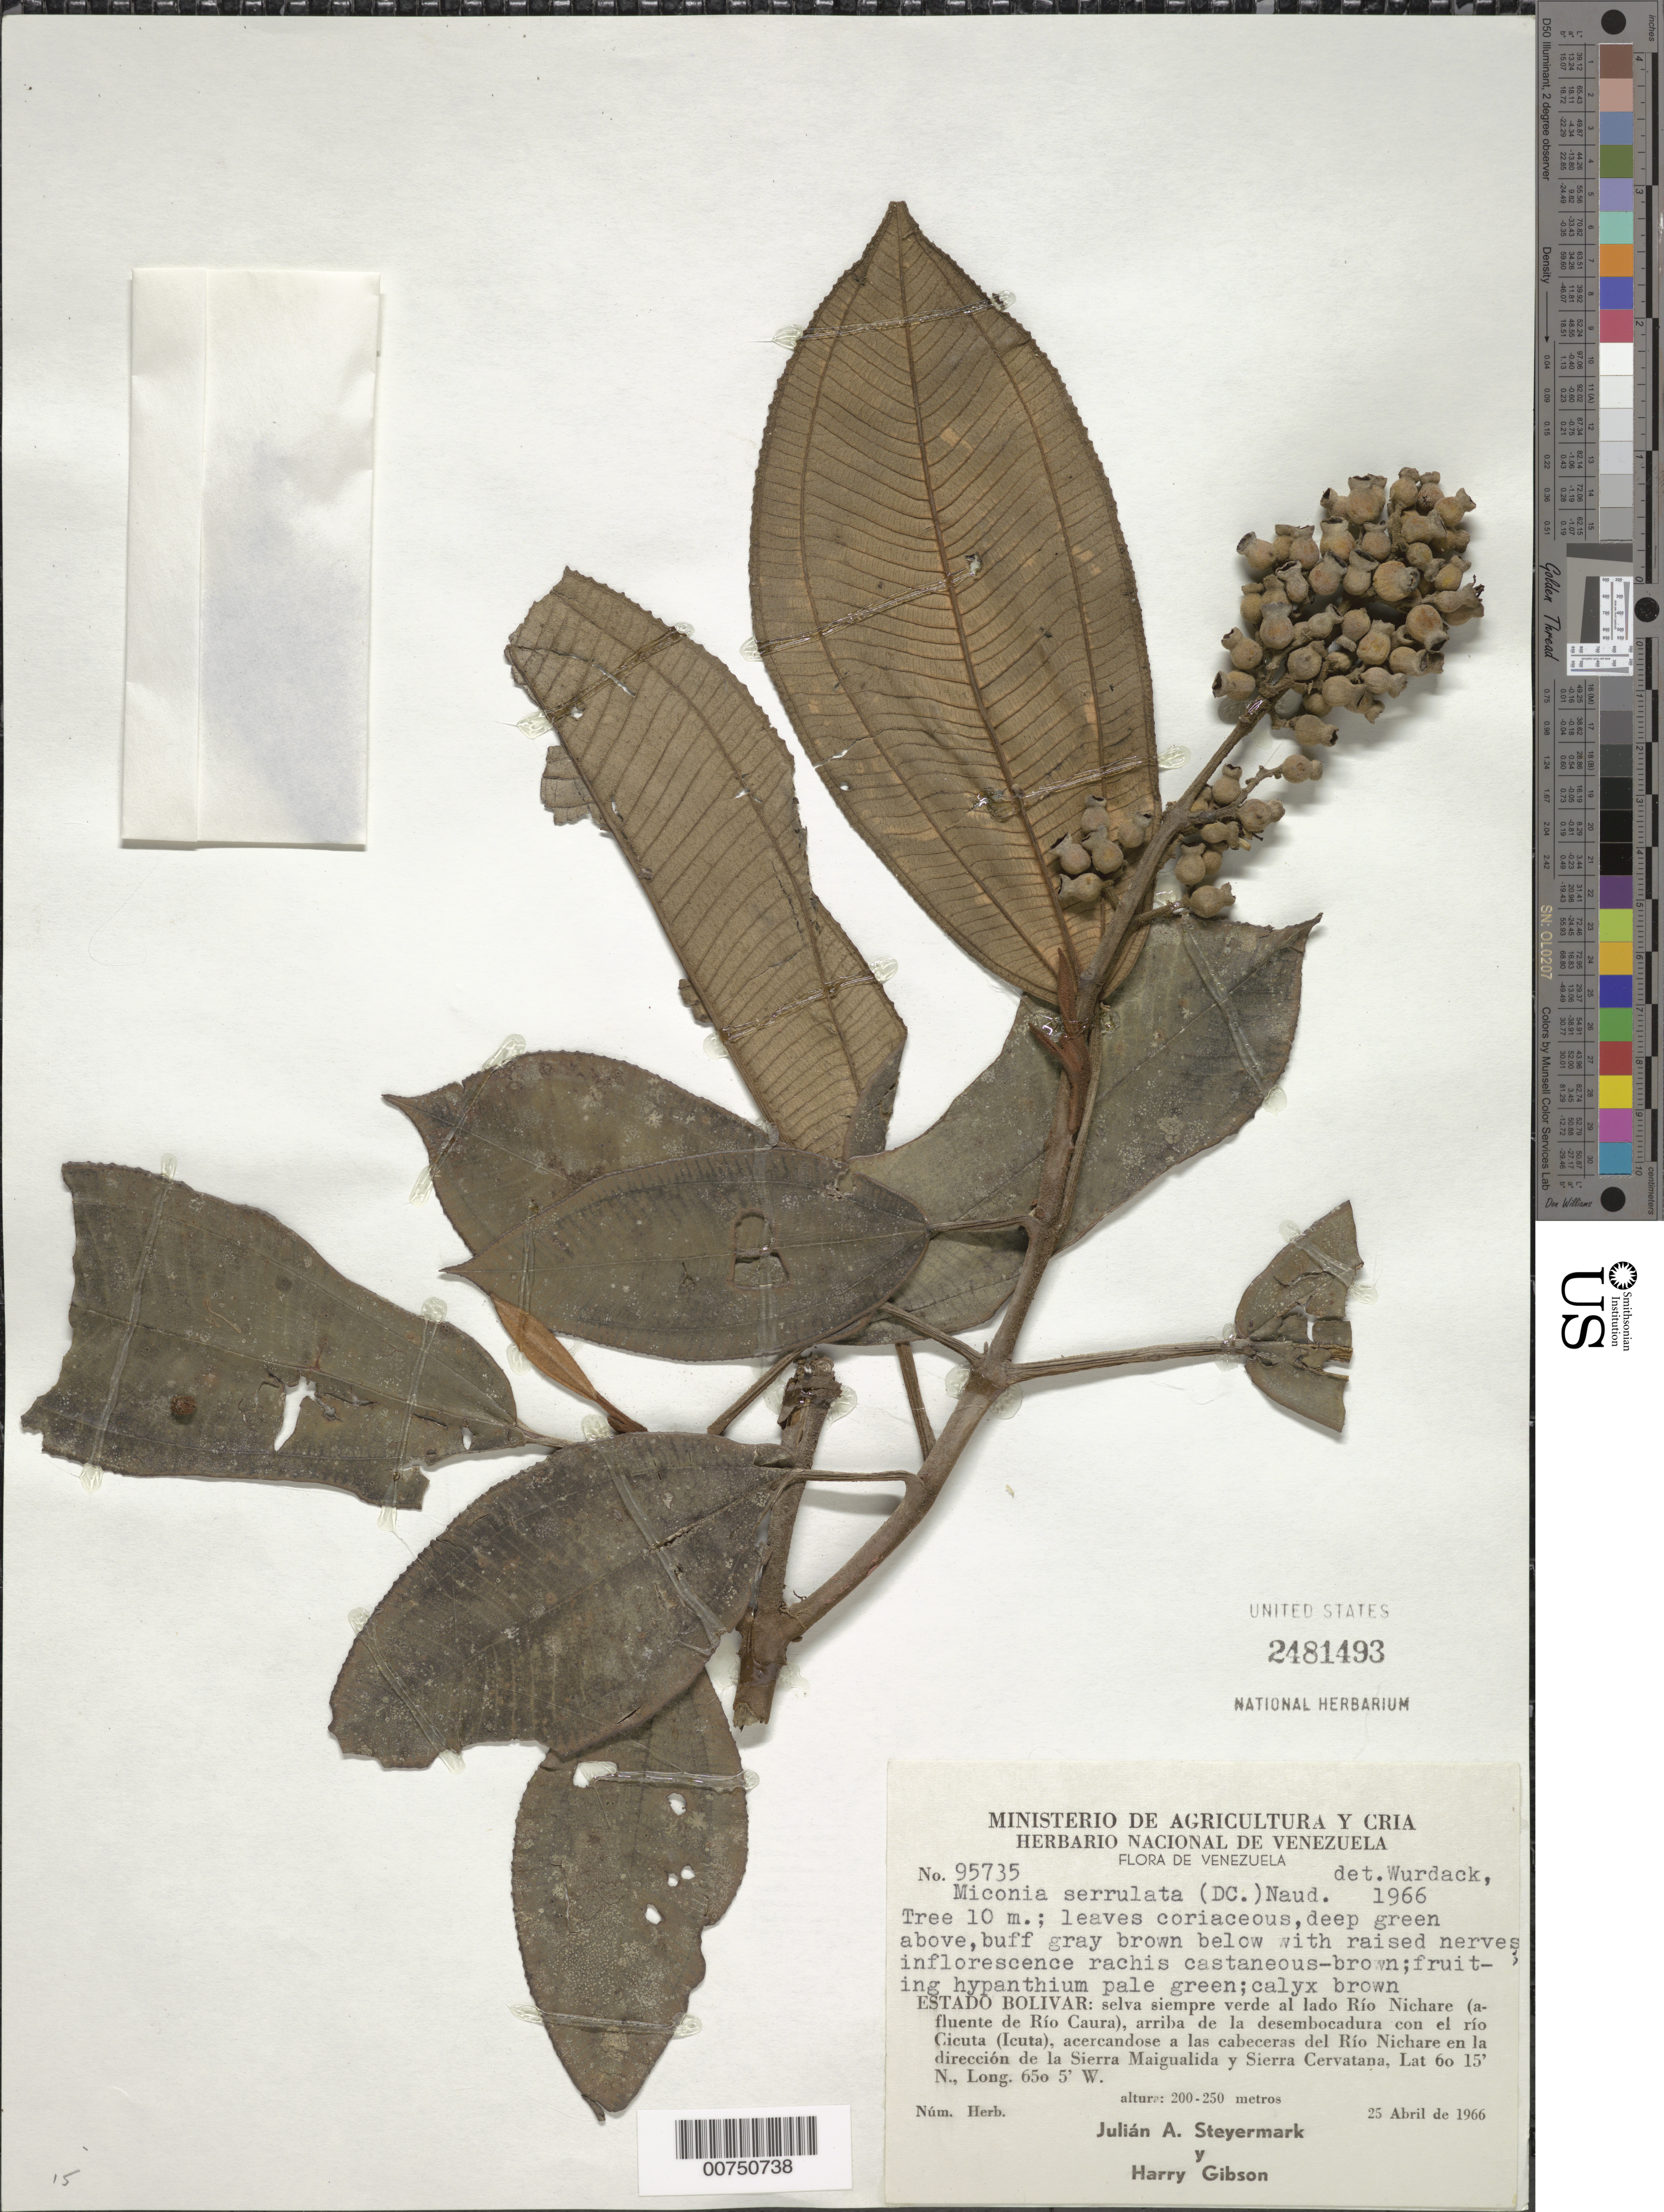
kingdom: Plantae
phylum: Tracheophyta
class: Magnoliopsida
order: Myrtales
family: Melastomataceae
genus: Miconia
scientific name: Miconia serrulata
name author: (DC.) Naudin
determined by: Wurdack, John J., (US), US (UNITED STATES)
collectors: J. Steyermark & H. Gibson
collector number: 95735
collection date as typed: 25-Apr-66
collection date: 1966-04-25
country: Venezuela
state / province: Bolívar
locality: Río Nichare, near mouth of Río Cicuta, acercandose a las cabeceras del Río Nichare en la direccion de la Sierra Maigualida y Sierra Cervatana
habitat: Evergreen forest along river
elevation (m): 200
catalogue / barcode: US 2481493